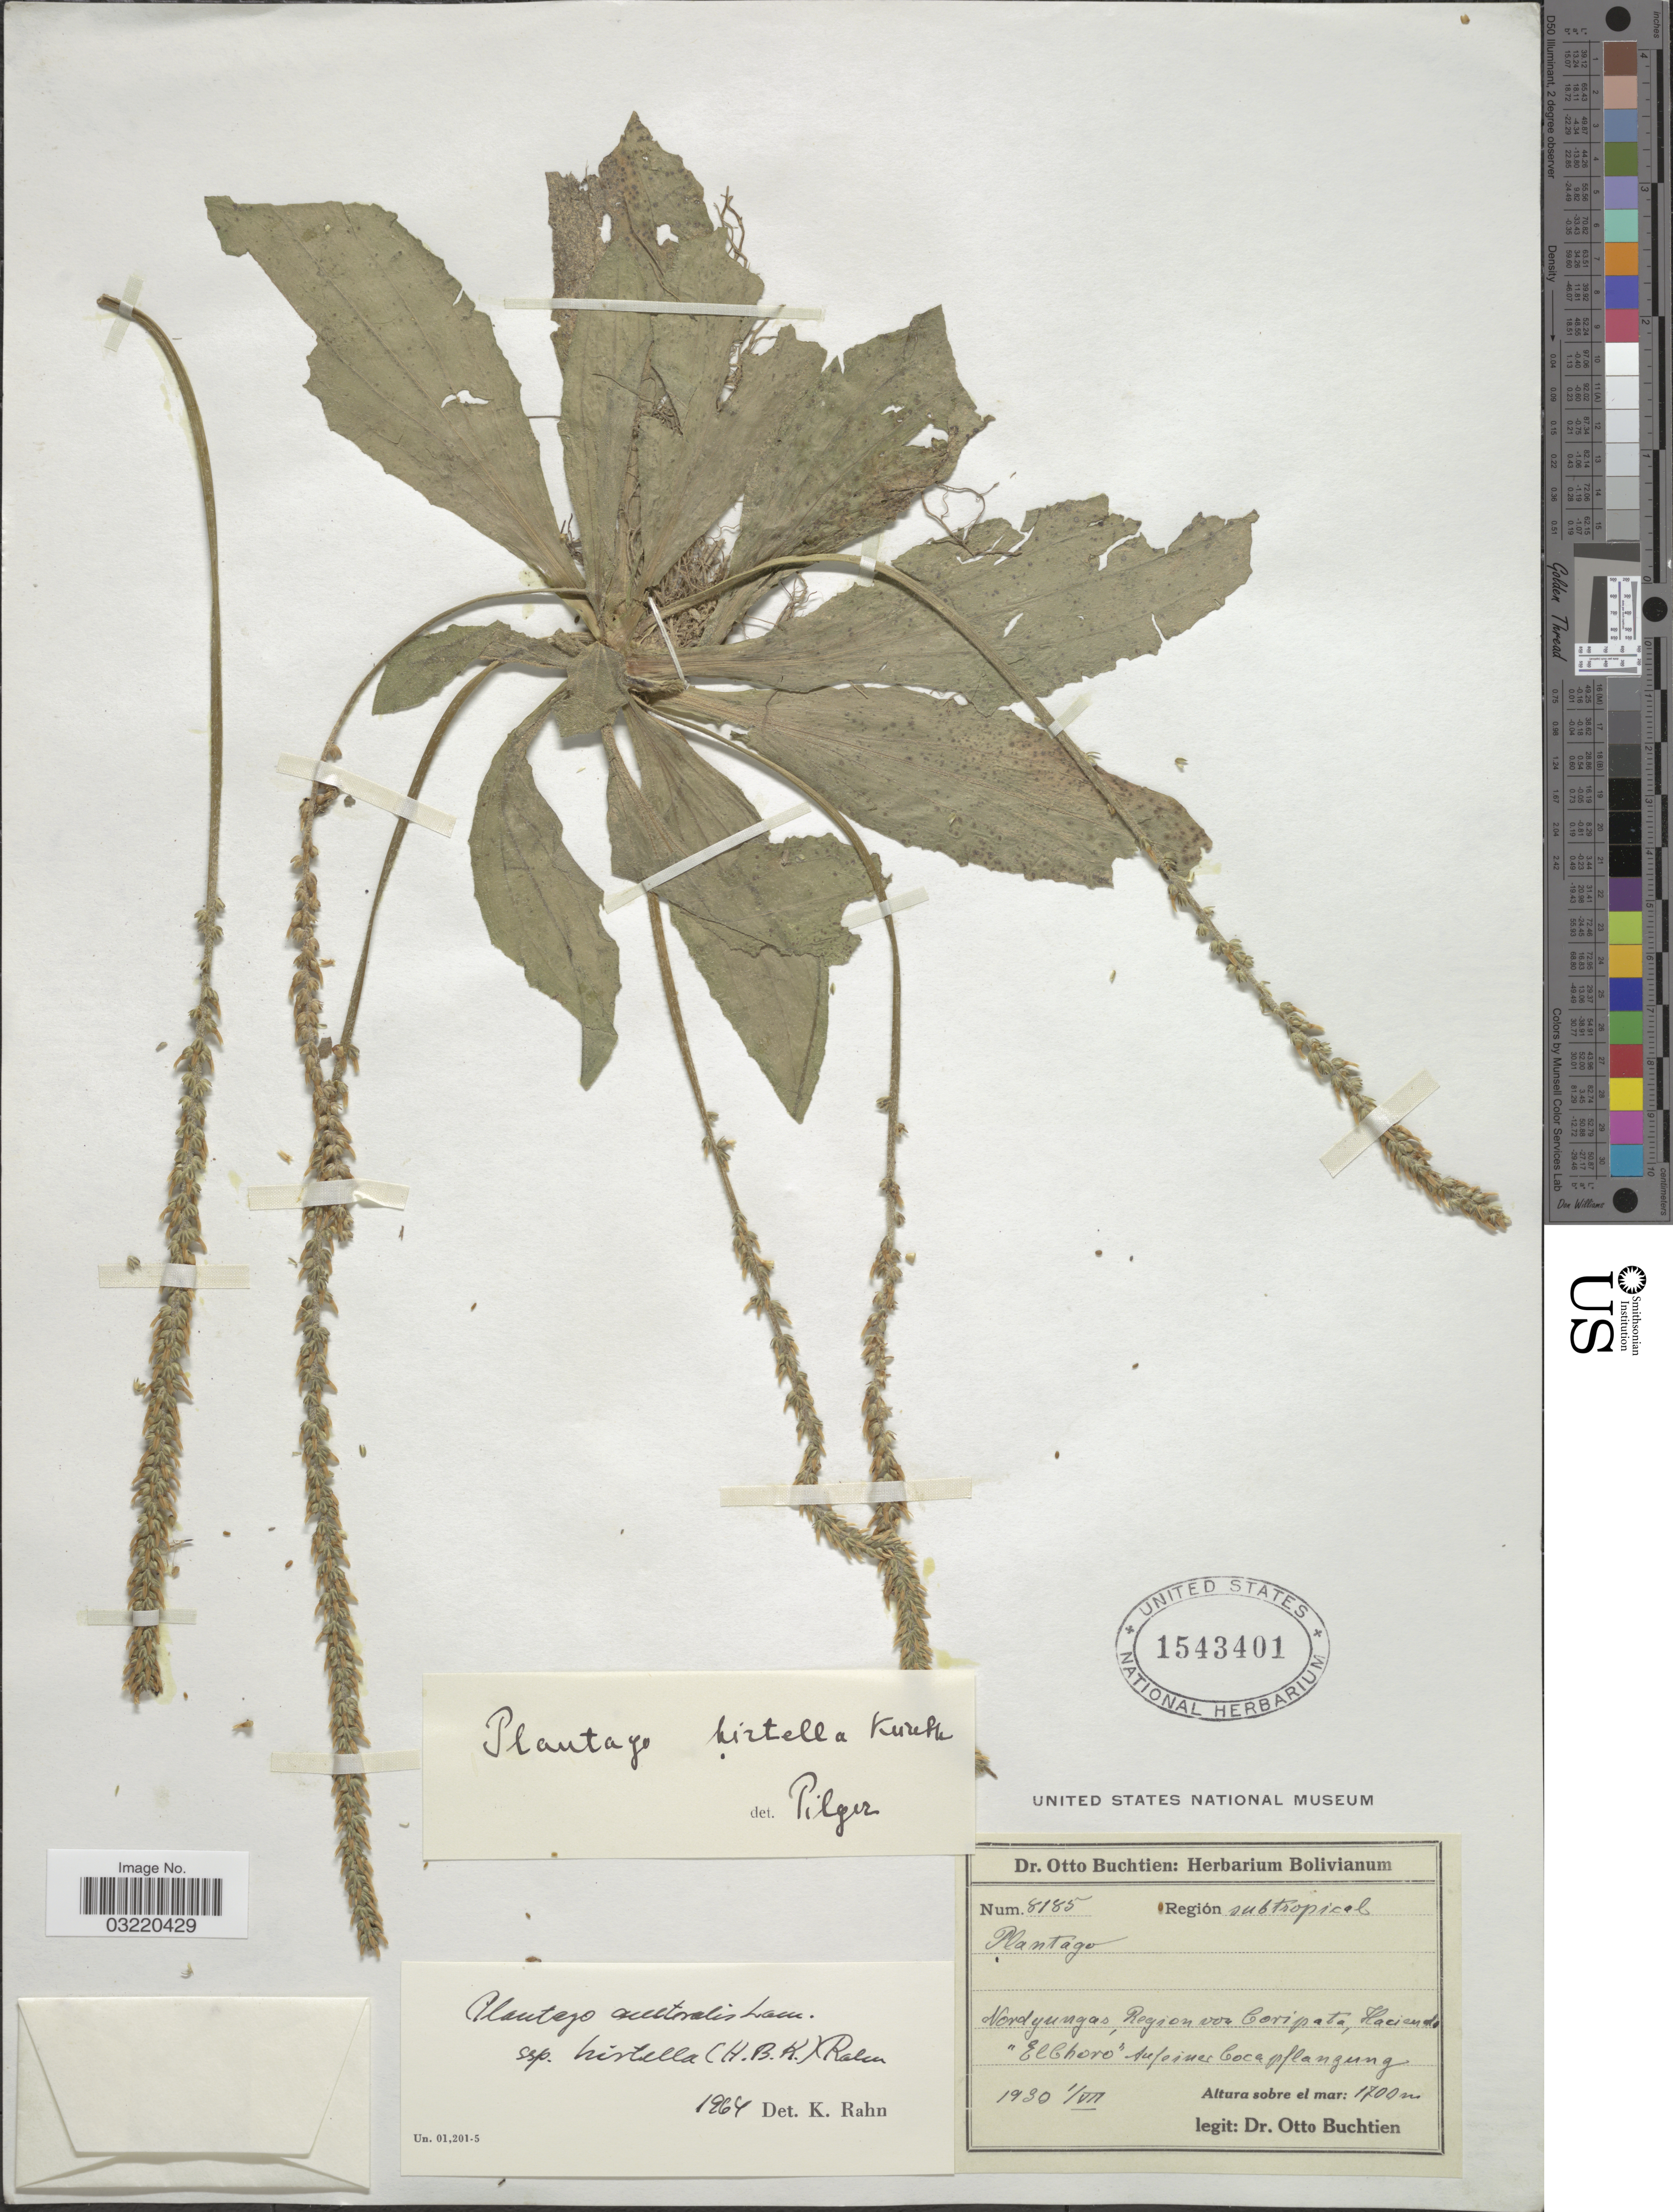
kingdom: Plantae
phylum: Tracheophyta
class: Magnoliopsida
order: Lamiales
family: Plantaginaceae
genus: Plantago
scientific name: Plantago australis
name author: Lam.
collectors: O. Buchtien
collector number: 8185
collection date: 1930-07-01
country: Bolivia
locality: Nordyungas, Region von Coripata, Hacienda "El Choro".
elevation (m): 1700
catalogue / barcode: US 1543401